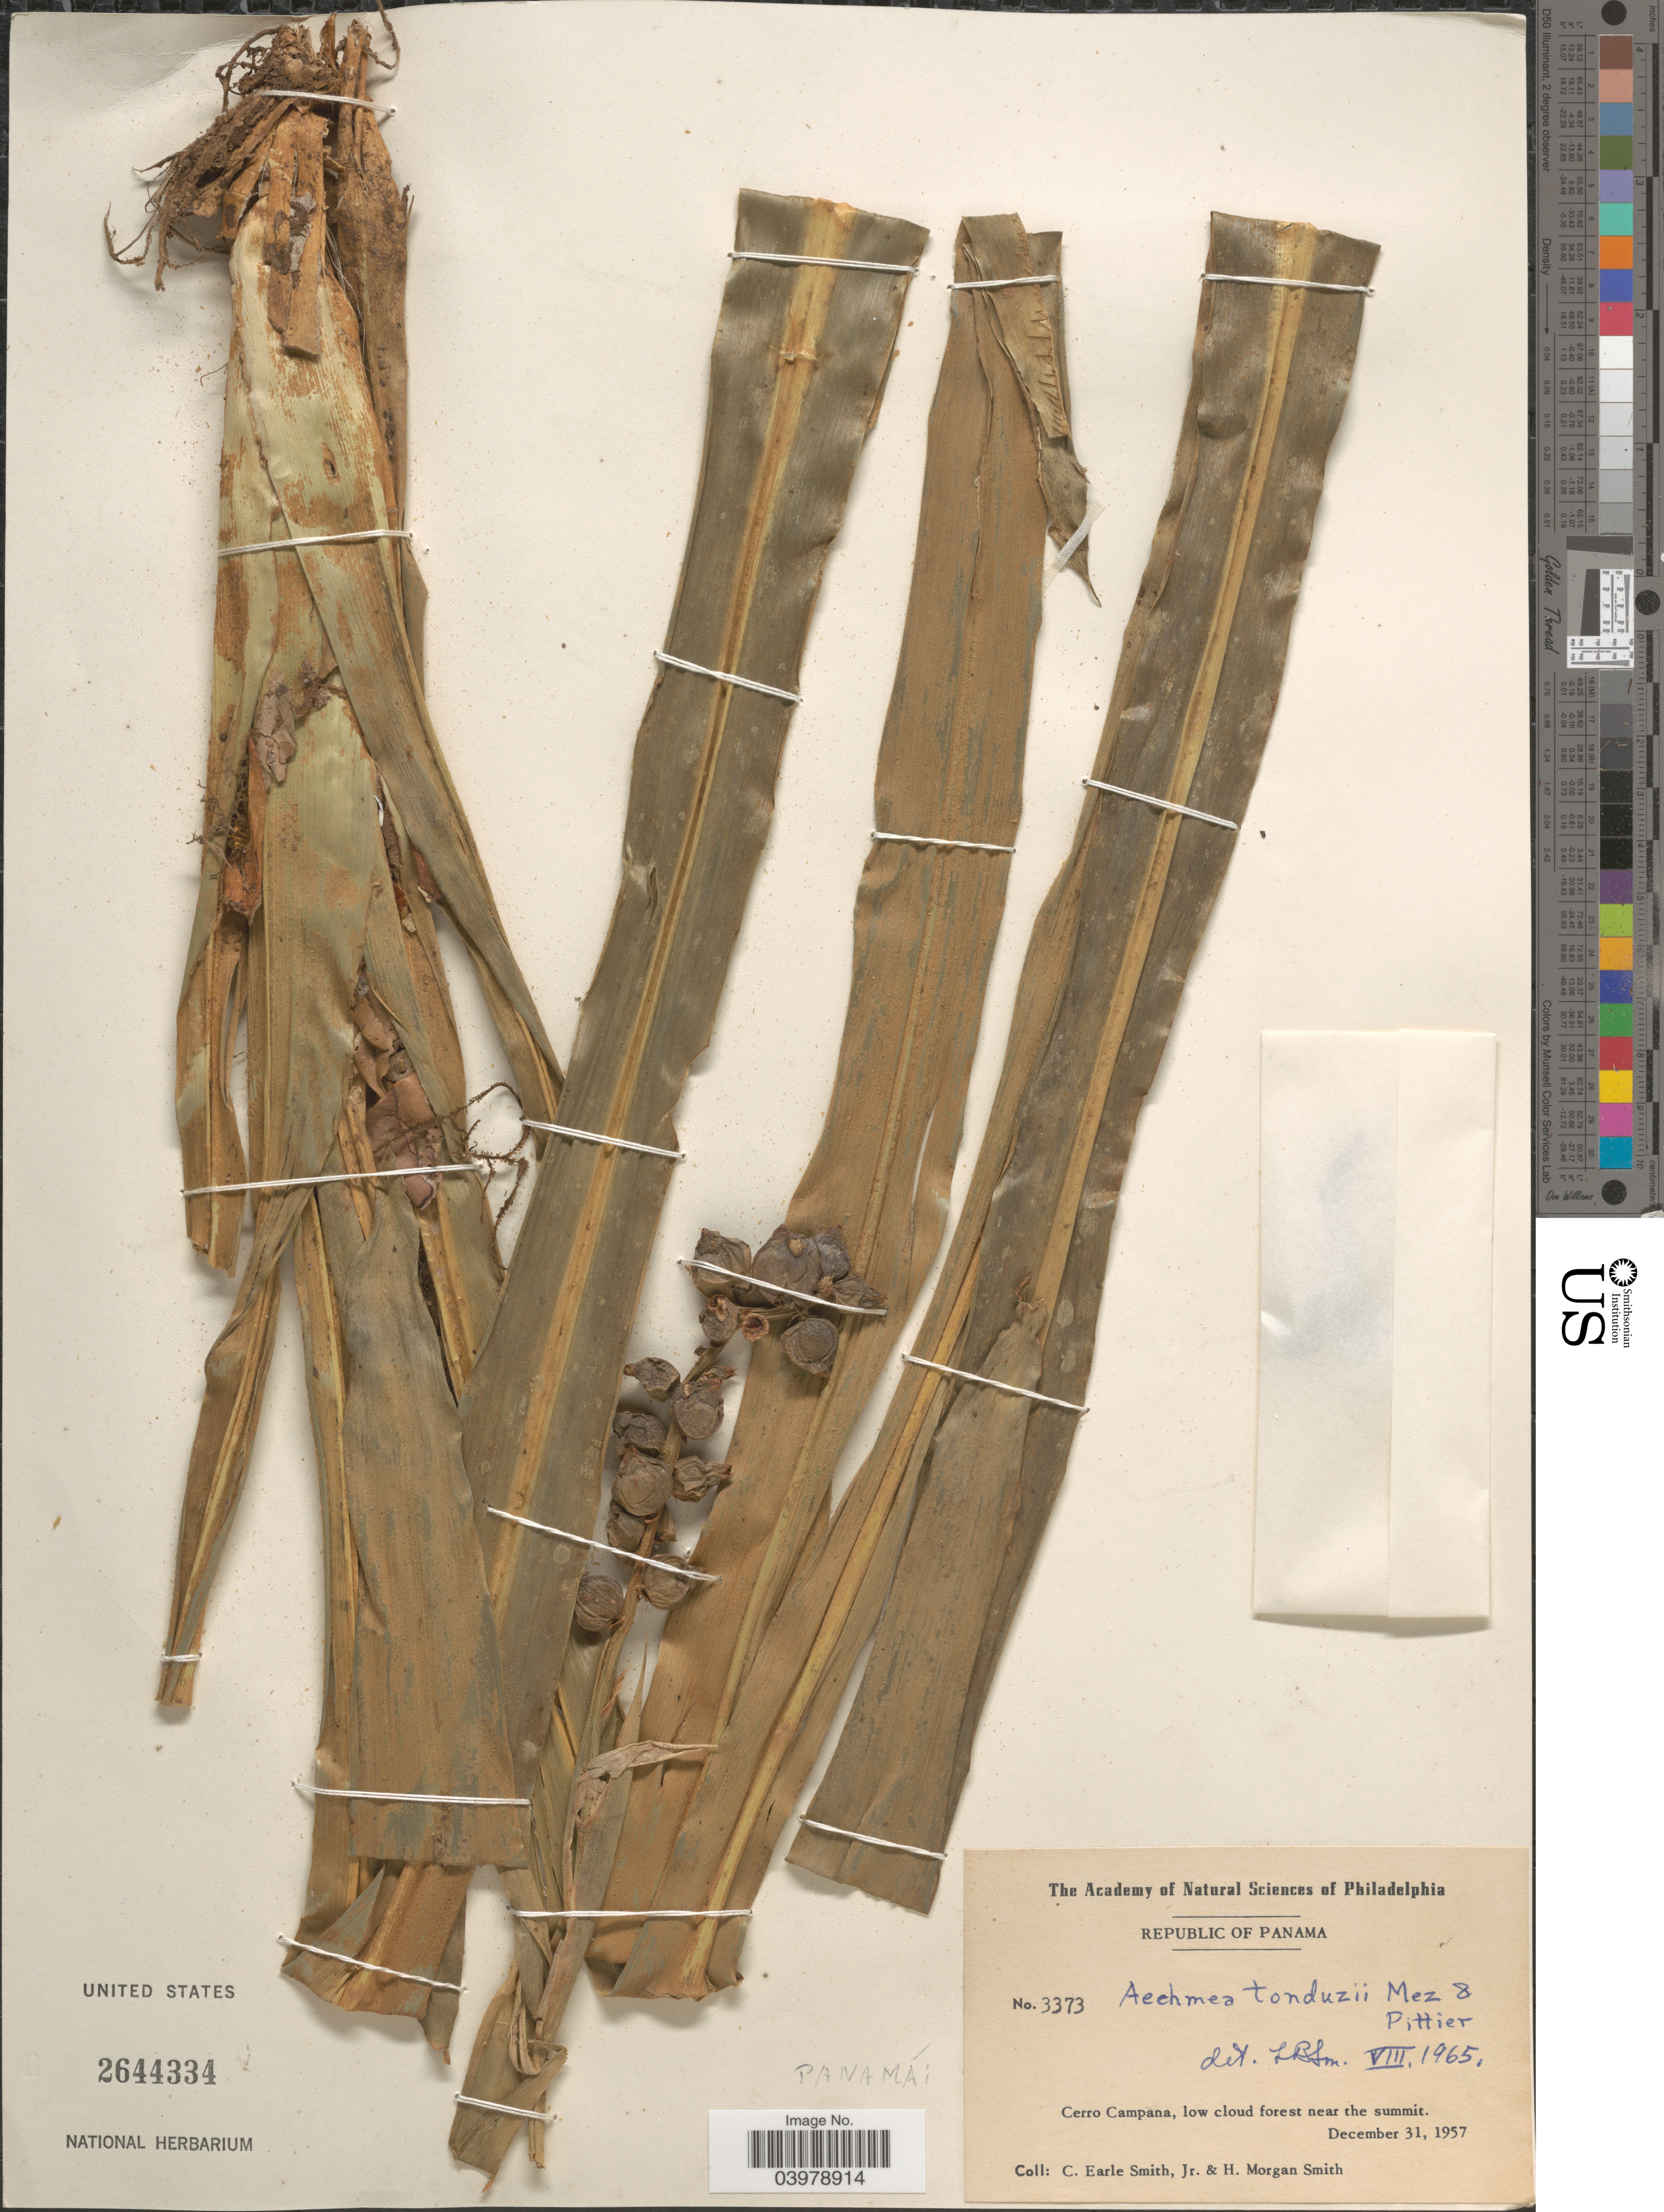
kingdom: Plantae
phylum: Tracheophyta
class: Liliopsida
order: Poales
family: Bromeliaceae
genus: Aechmea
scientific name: Aechmea tonduzii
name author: Mez & Pittier ex Mez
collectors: C. E. Smith Jr. & H. M. Smith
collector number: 3373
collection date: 1957-12-31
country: Panama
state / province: Panamá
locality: Republic of Panama. Cerro Campana.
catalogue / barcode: US 2644334